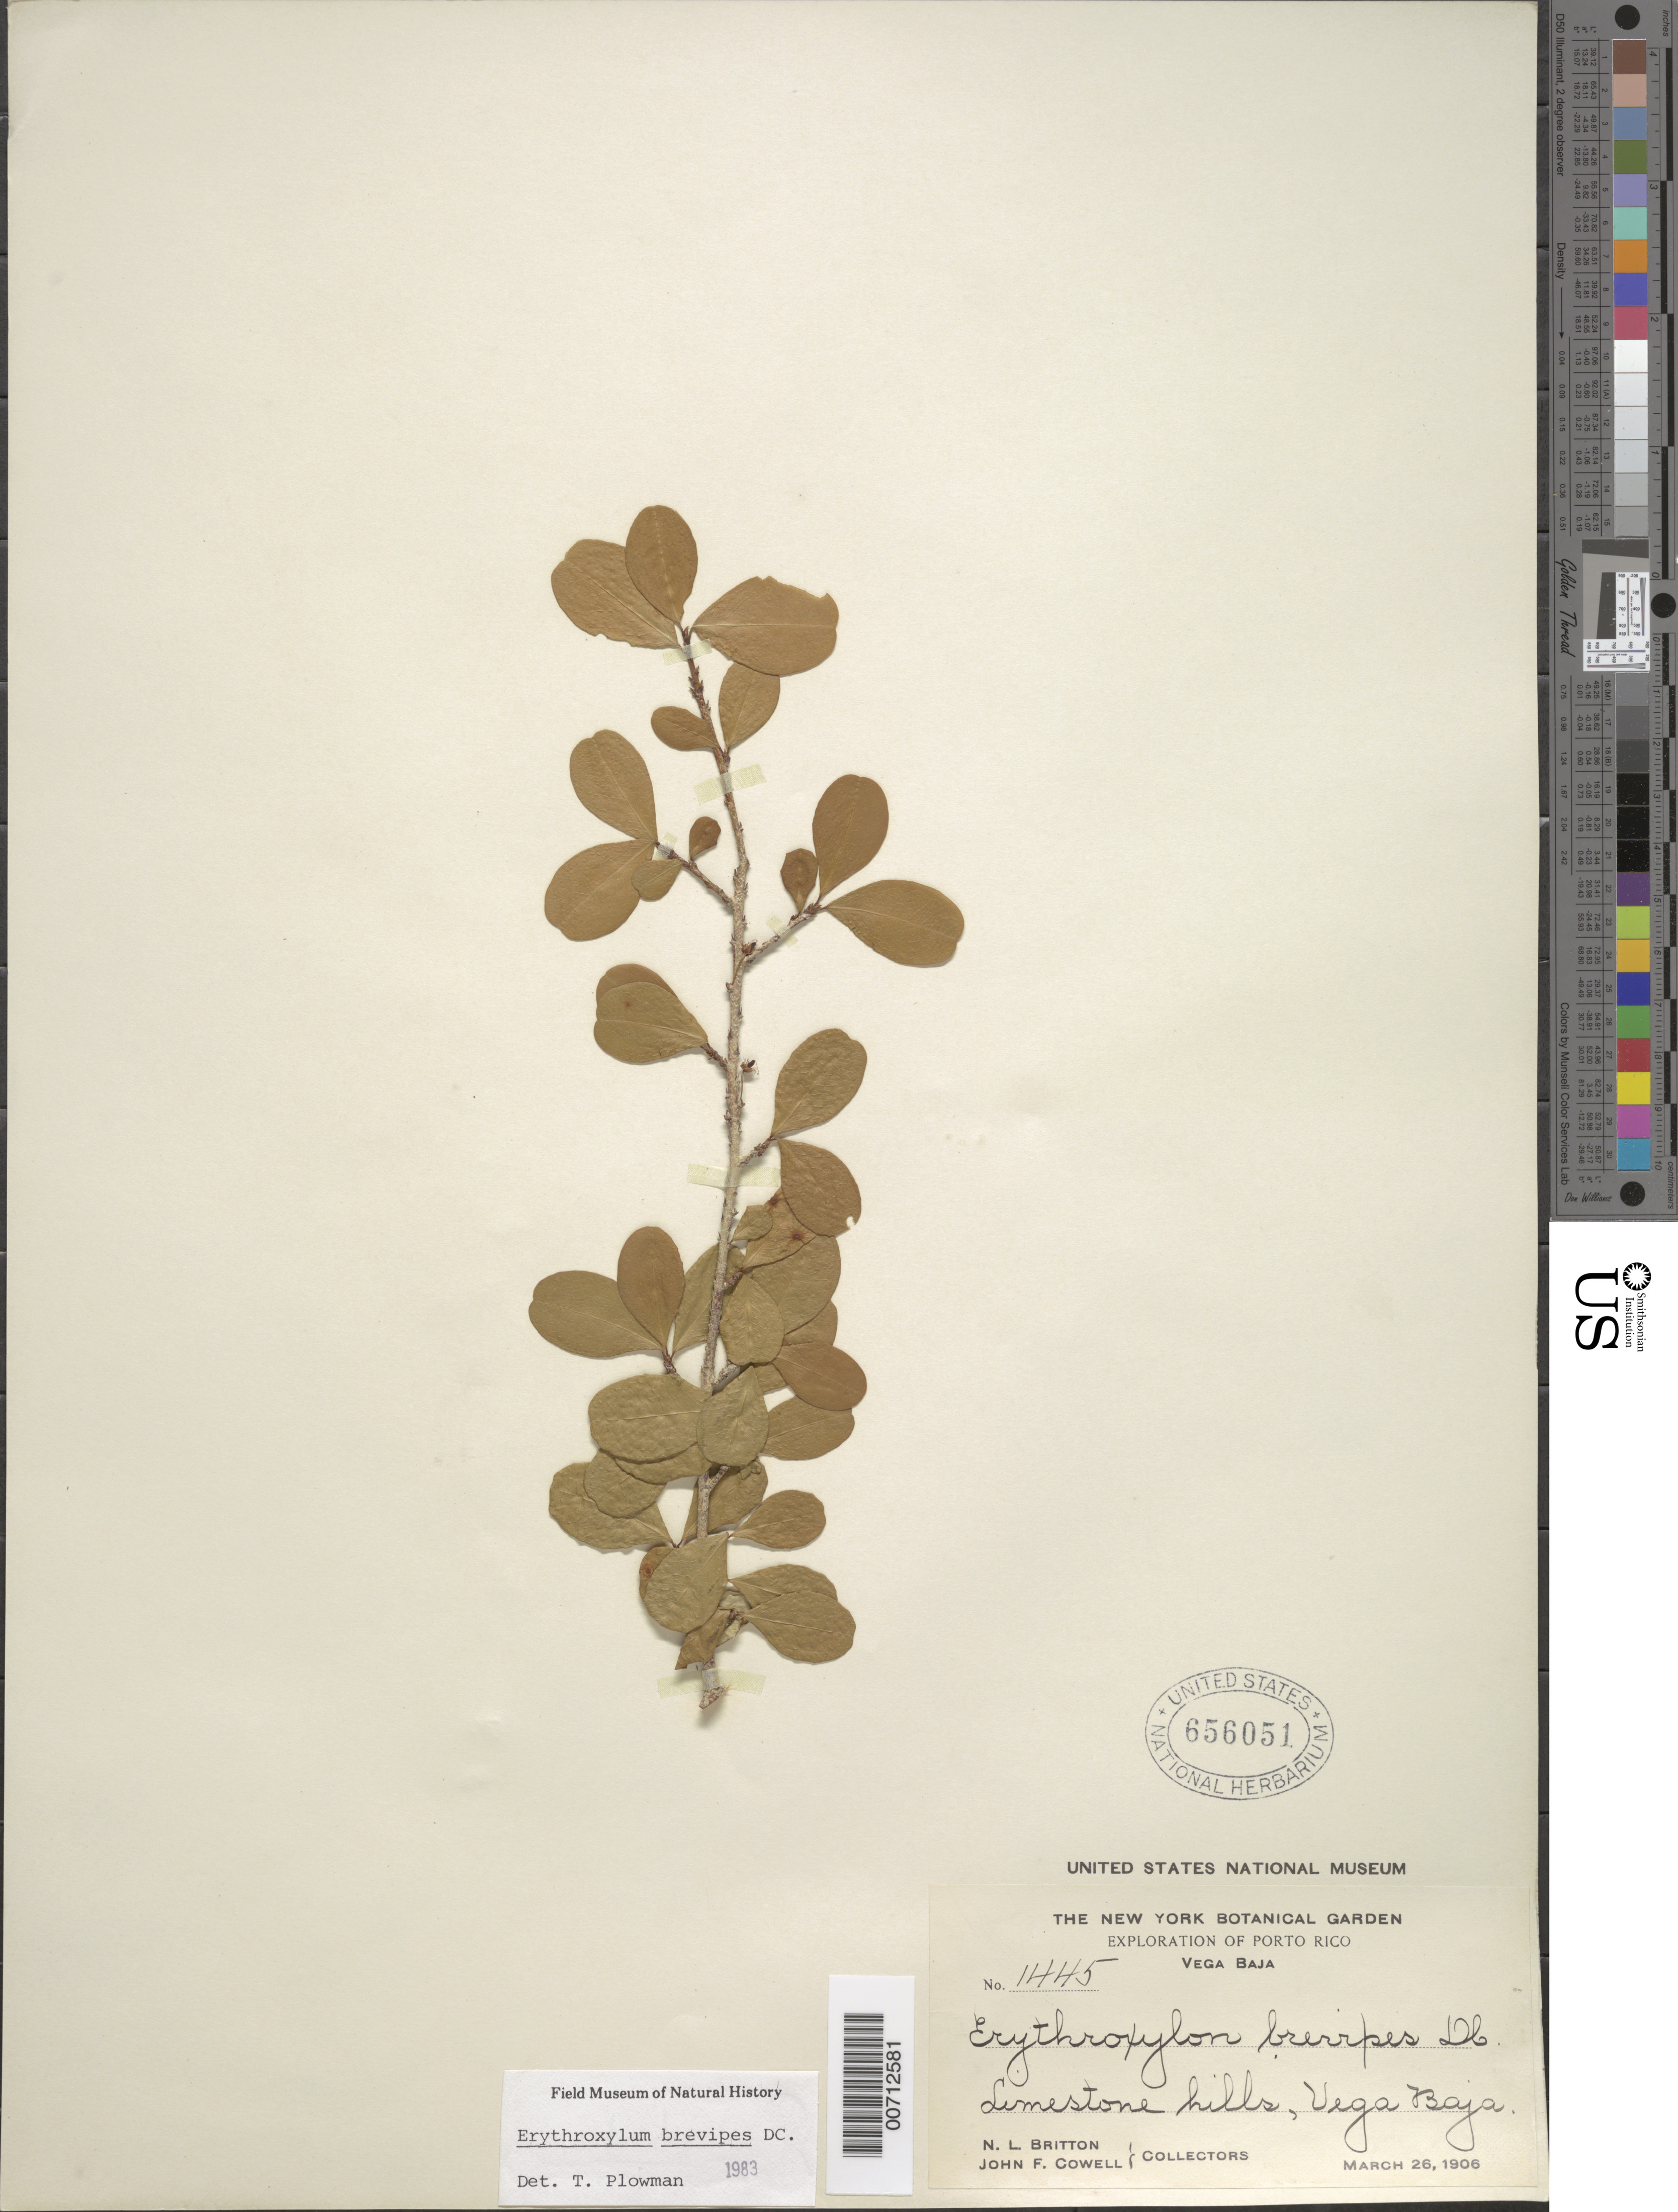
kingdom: Plantae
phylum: Tracheophyta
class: Magnoliopsida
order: Malpighiales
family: Erythroxylaceae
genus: Erythroxylum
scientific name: Erythroxylum brevipes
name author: DC.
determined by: Plowman, Timothy C.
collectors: N. Britton & J. F. Cowell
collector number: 1445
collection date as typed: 26 Mar 1906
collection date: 1906-03-26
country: Puerto Rico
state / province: Vega Baja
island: Greater Antilles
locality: Vega Baja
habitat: Limestone hills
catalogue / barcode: US 656051